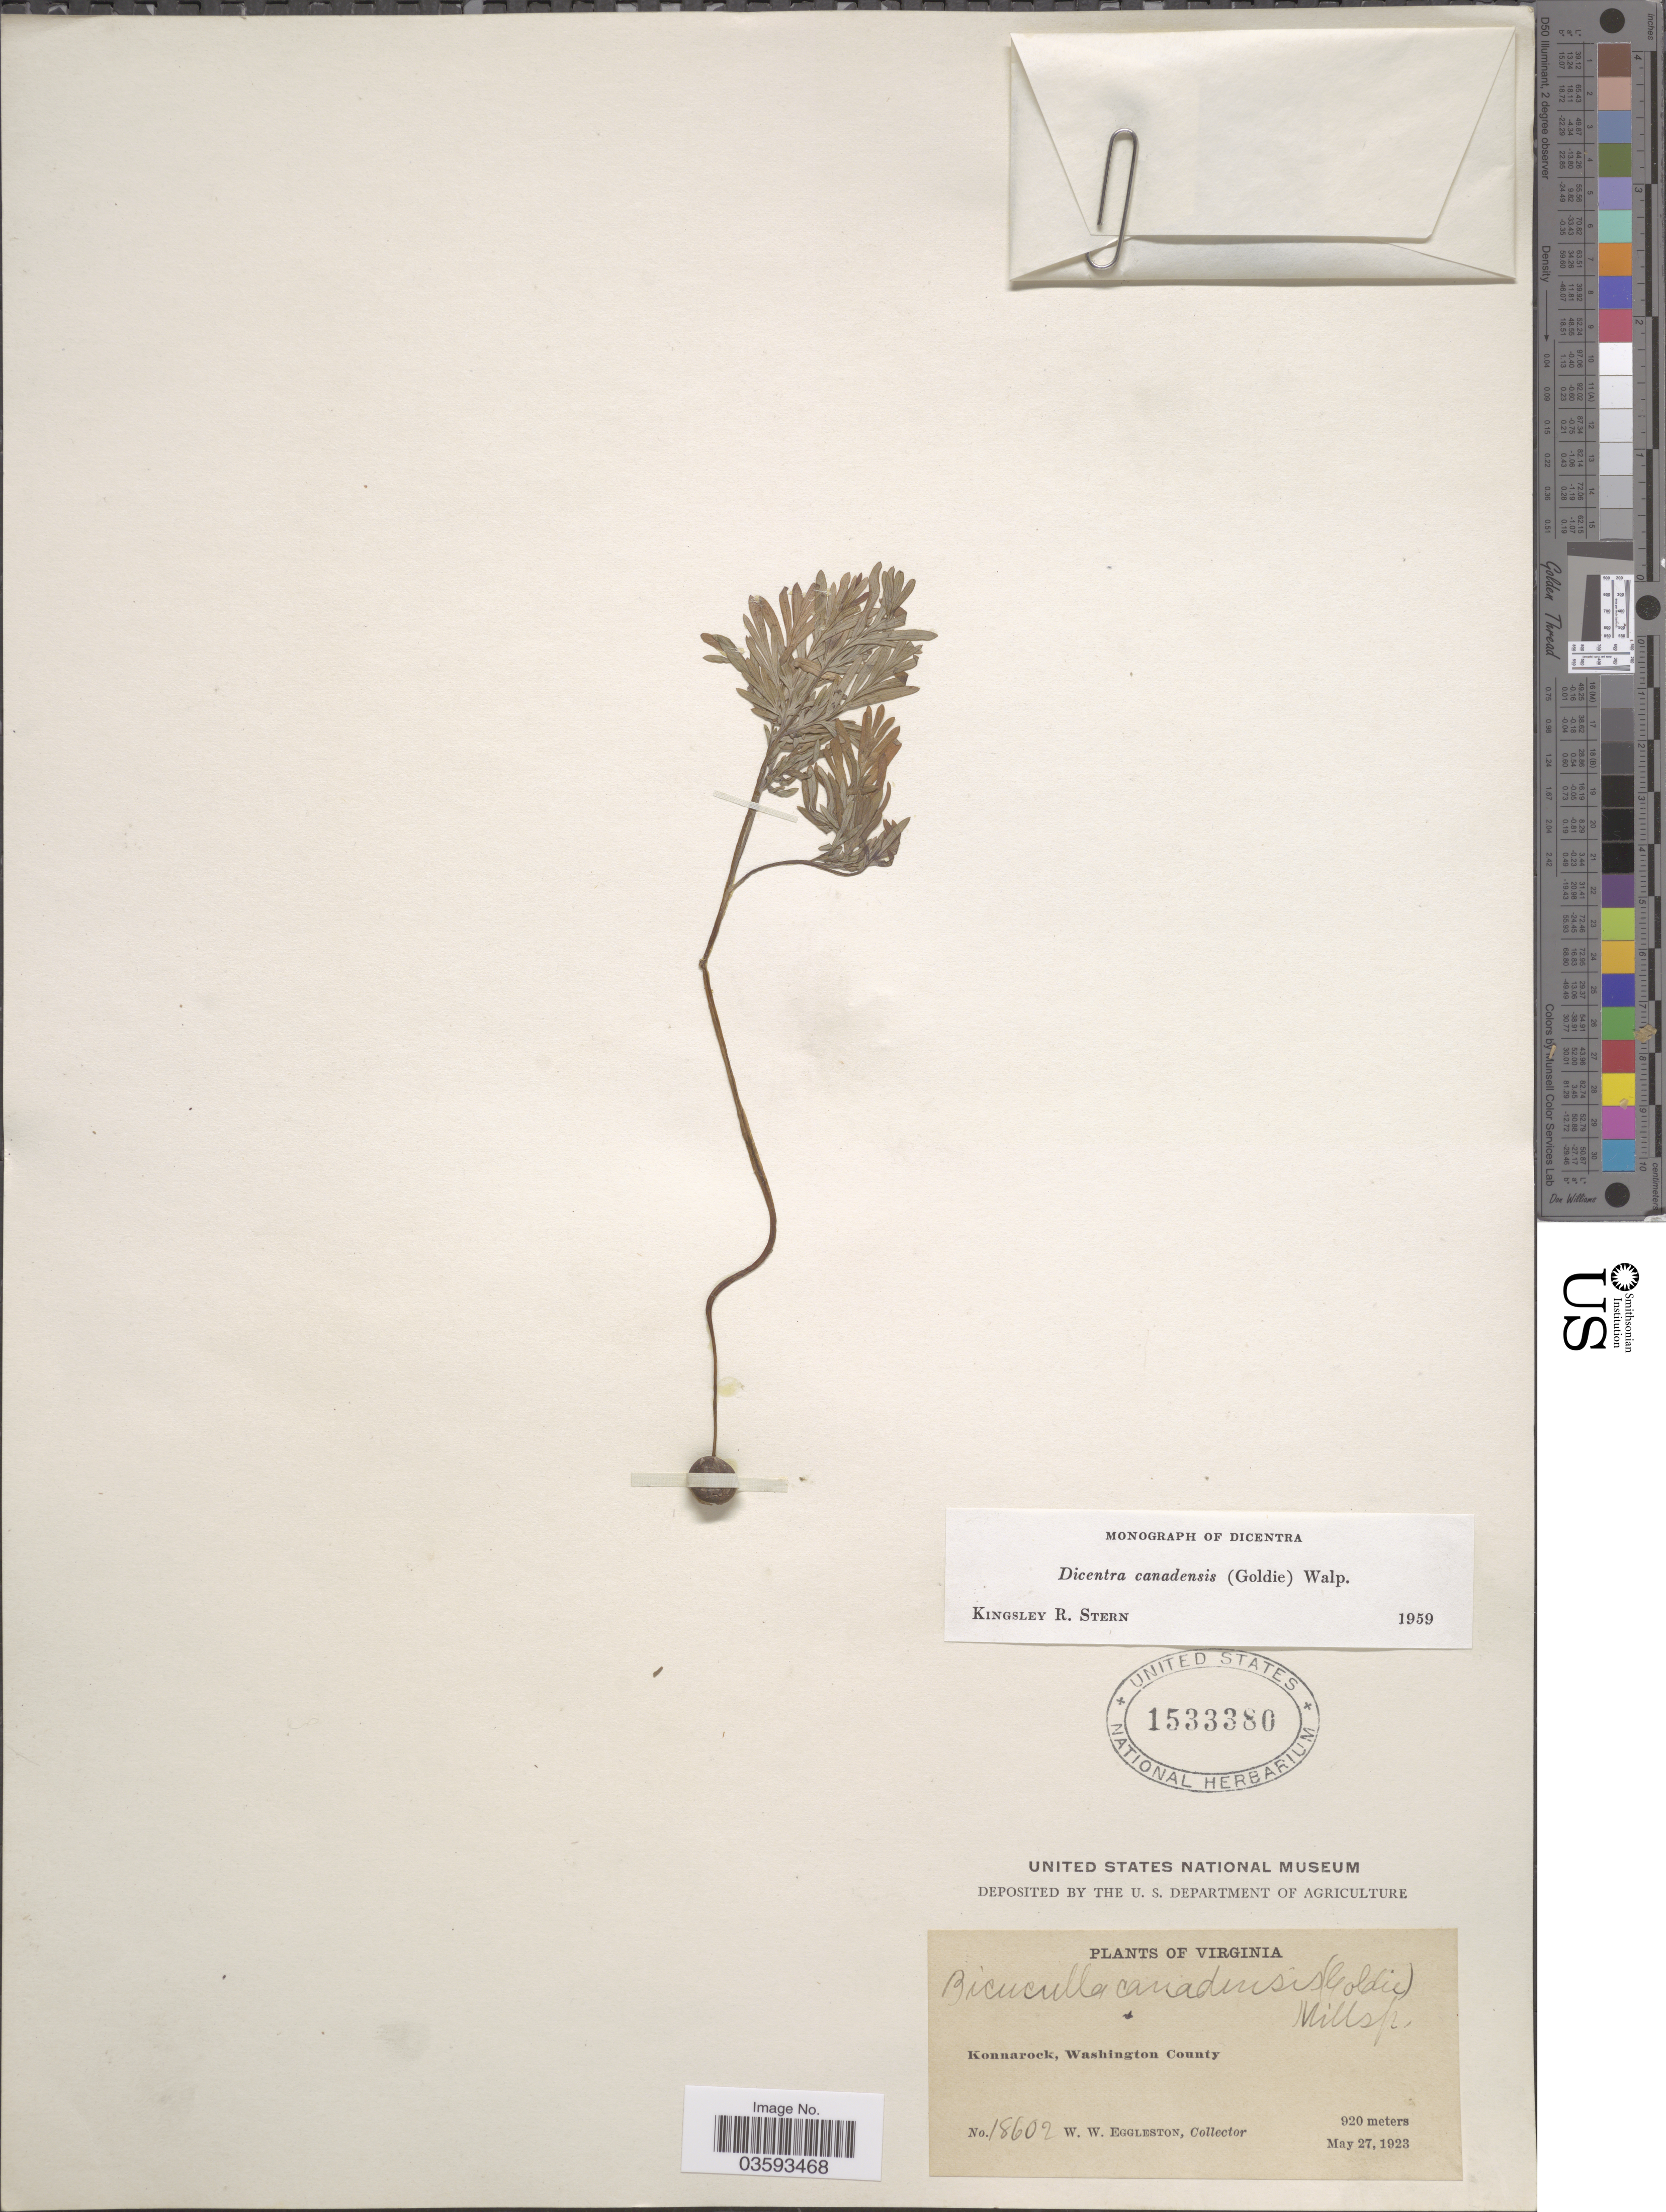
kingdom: Plantae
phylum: Tracheophyta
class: Magnoliopsida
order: Ranunculales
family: Papaveraceae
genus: Dicentra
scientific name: Dicentra canadensis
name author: (Goldie) Walp.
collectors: W. W. Eggleston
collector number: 18602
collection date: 1923-05-27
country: United States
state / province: Virginia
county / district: Washington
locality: Konnarock, Washington County.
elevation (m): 920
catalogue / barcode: US 1533380